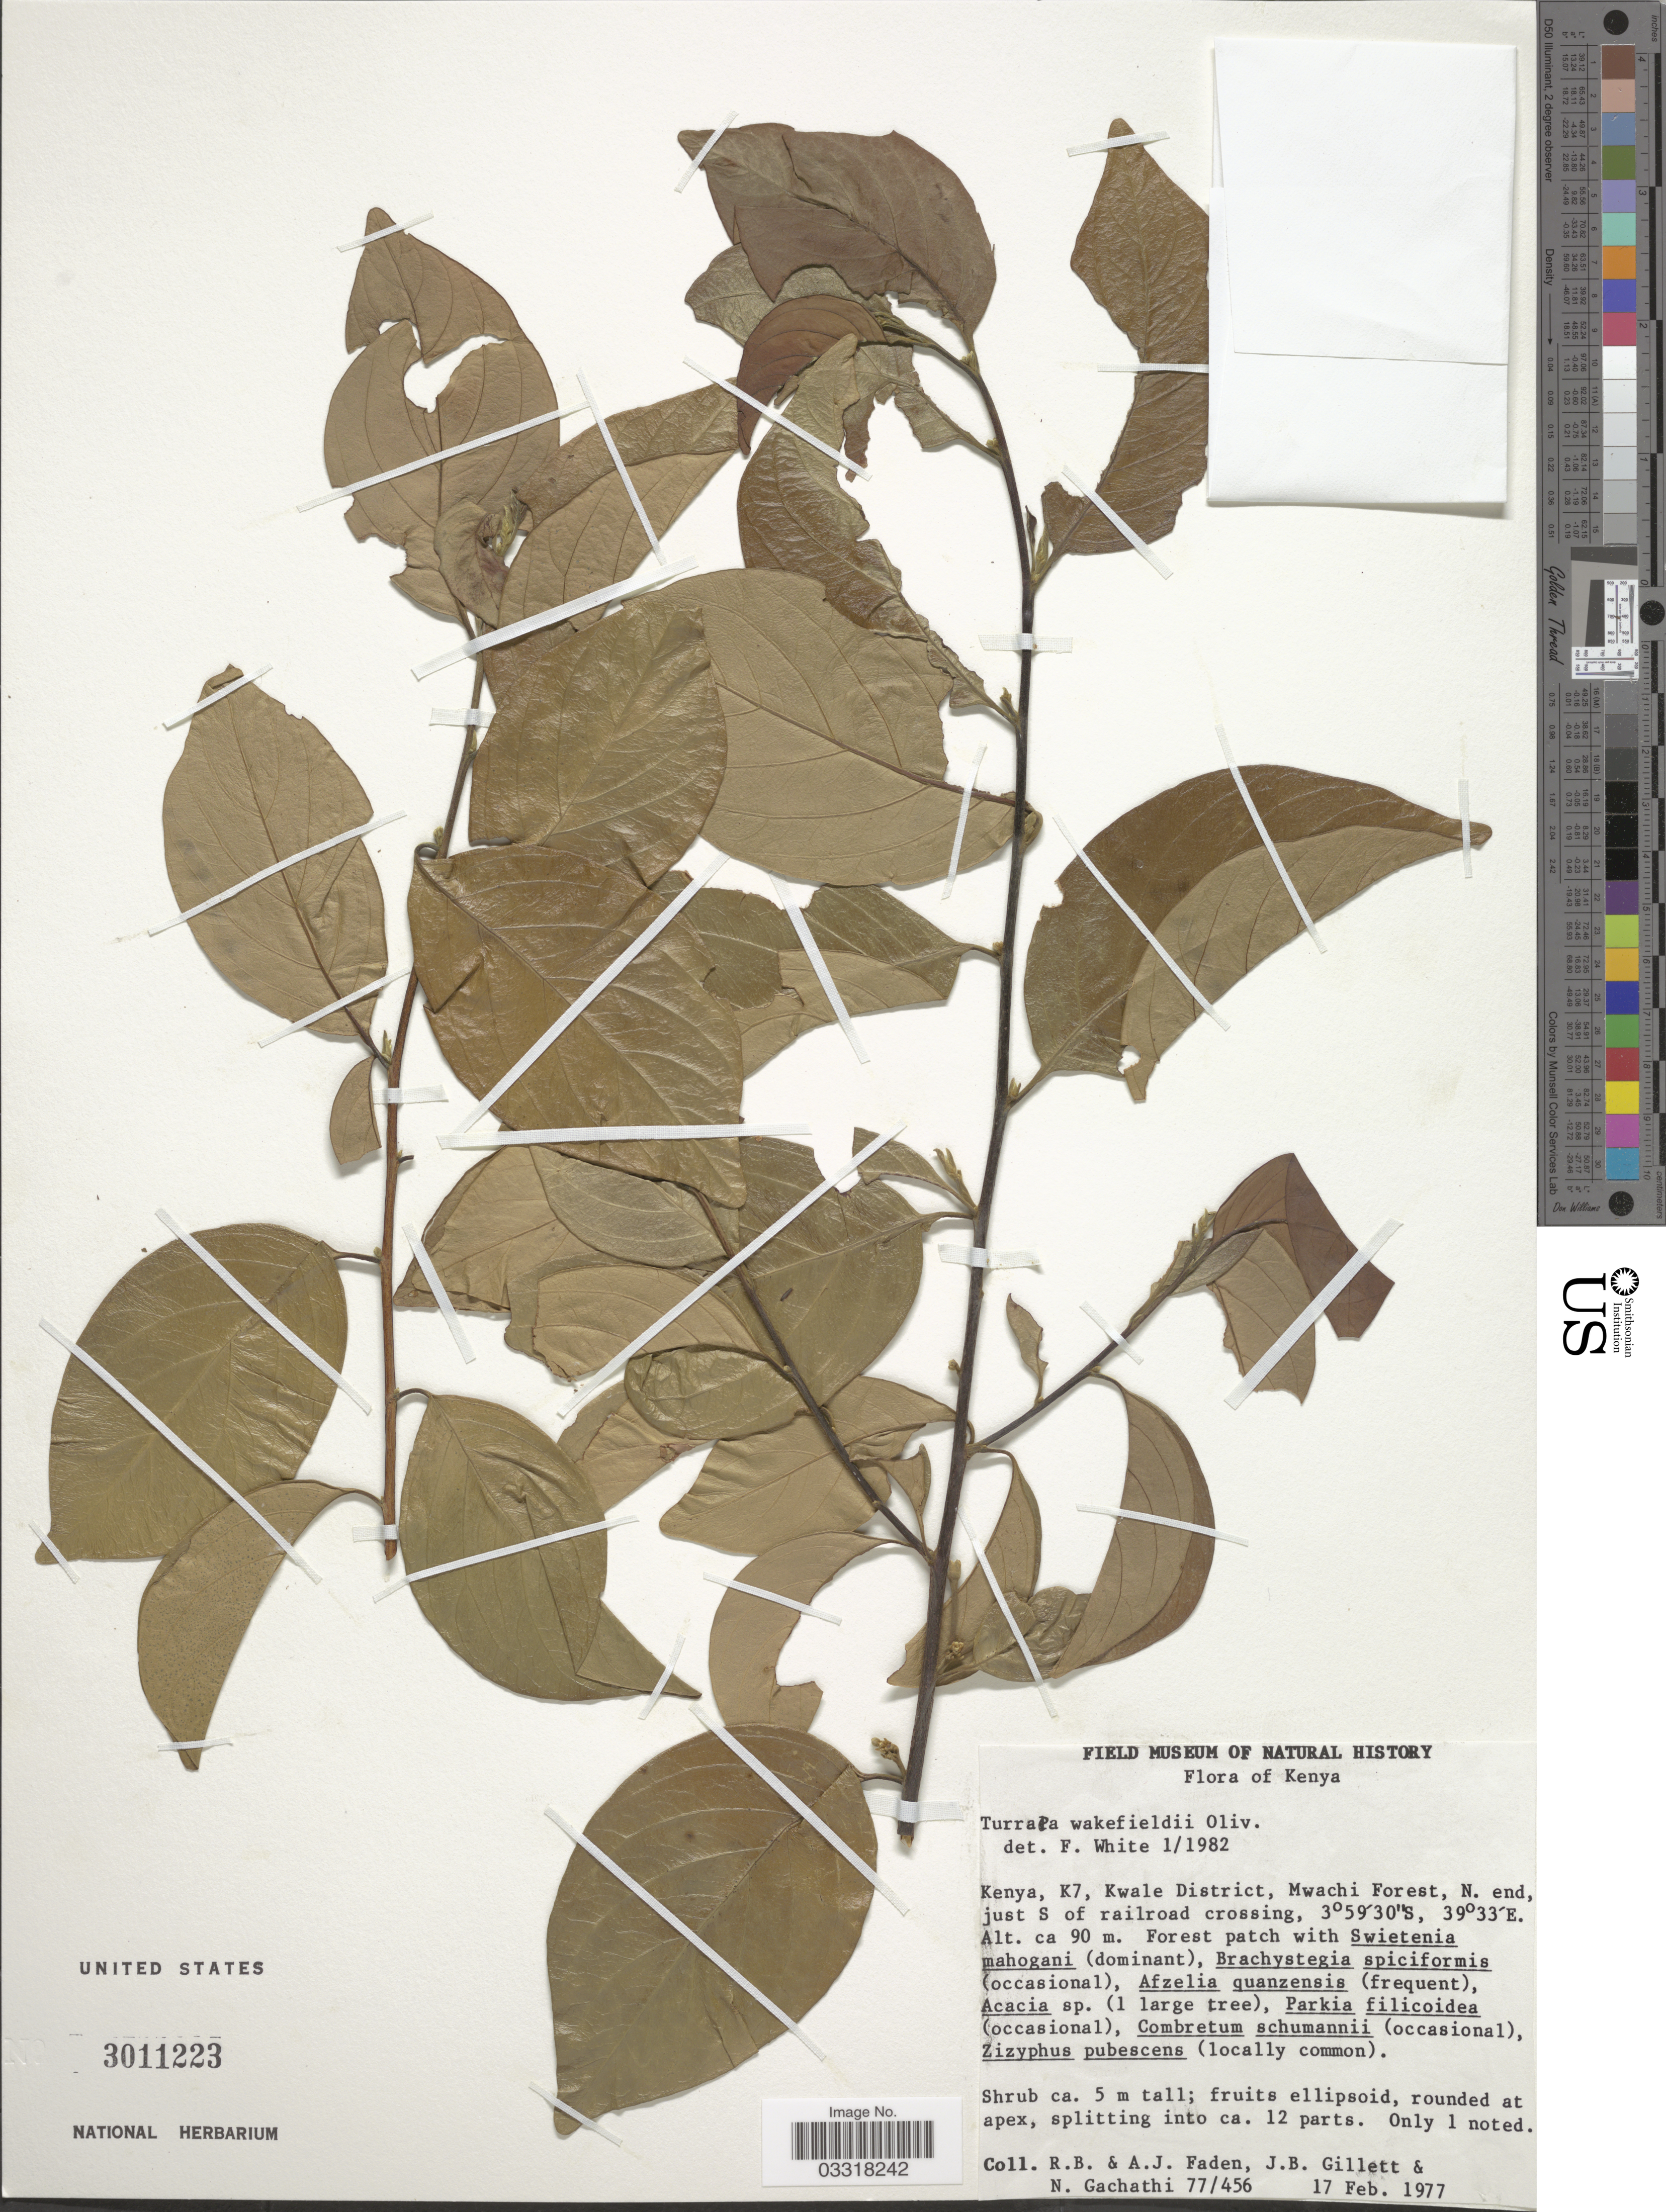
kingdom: Plantae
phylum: Tracheophyta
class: Magnoliopsida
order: Sapindales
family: Meliaceae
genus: Turraea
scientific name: Turraea wakefieldii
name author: Oliv.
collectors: R. B. Faden, A. J. Faden, J. B. Gillett & N. Gachathi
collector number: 77/456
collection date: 1977-02-17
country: Kenya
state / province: Kwale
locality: K7, Kwale District, Mwachi Forest, N. end, just S of railroad crossing.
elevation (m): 90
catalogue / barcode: US 3011223